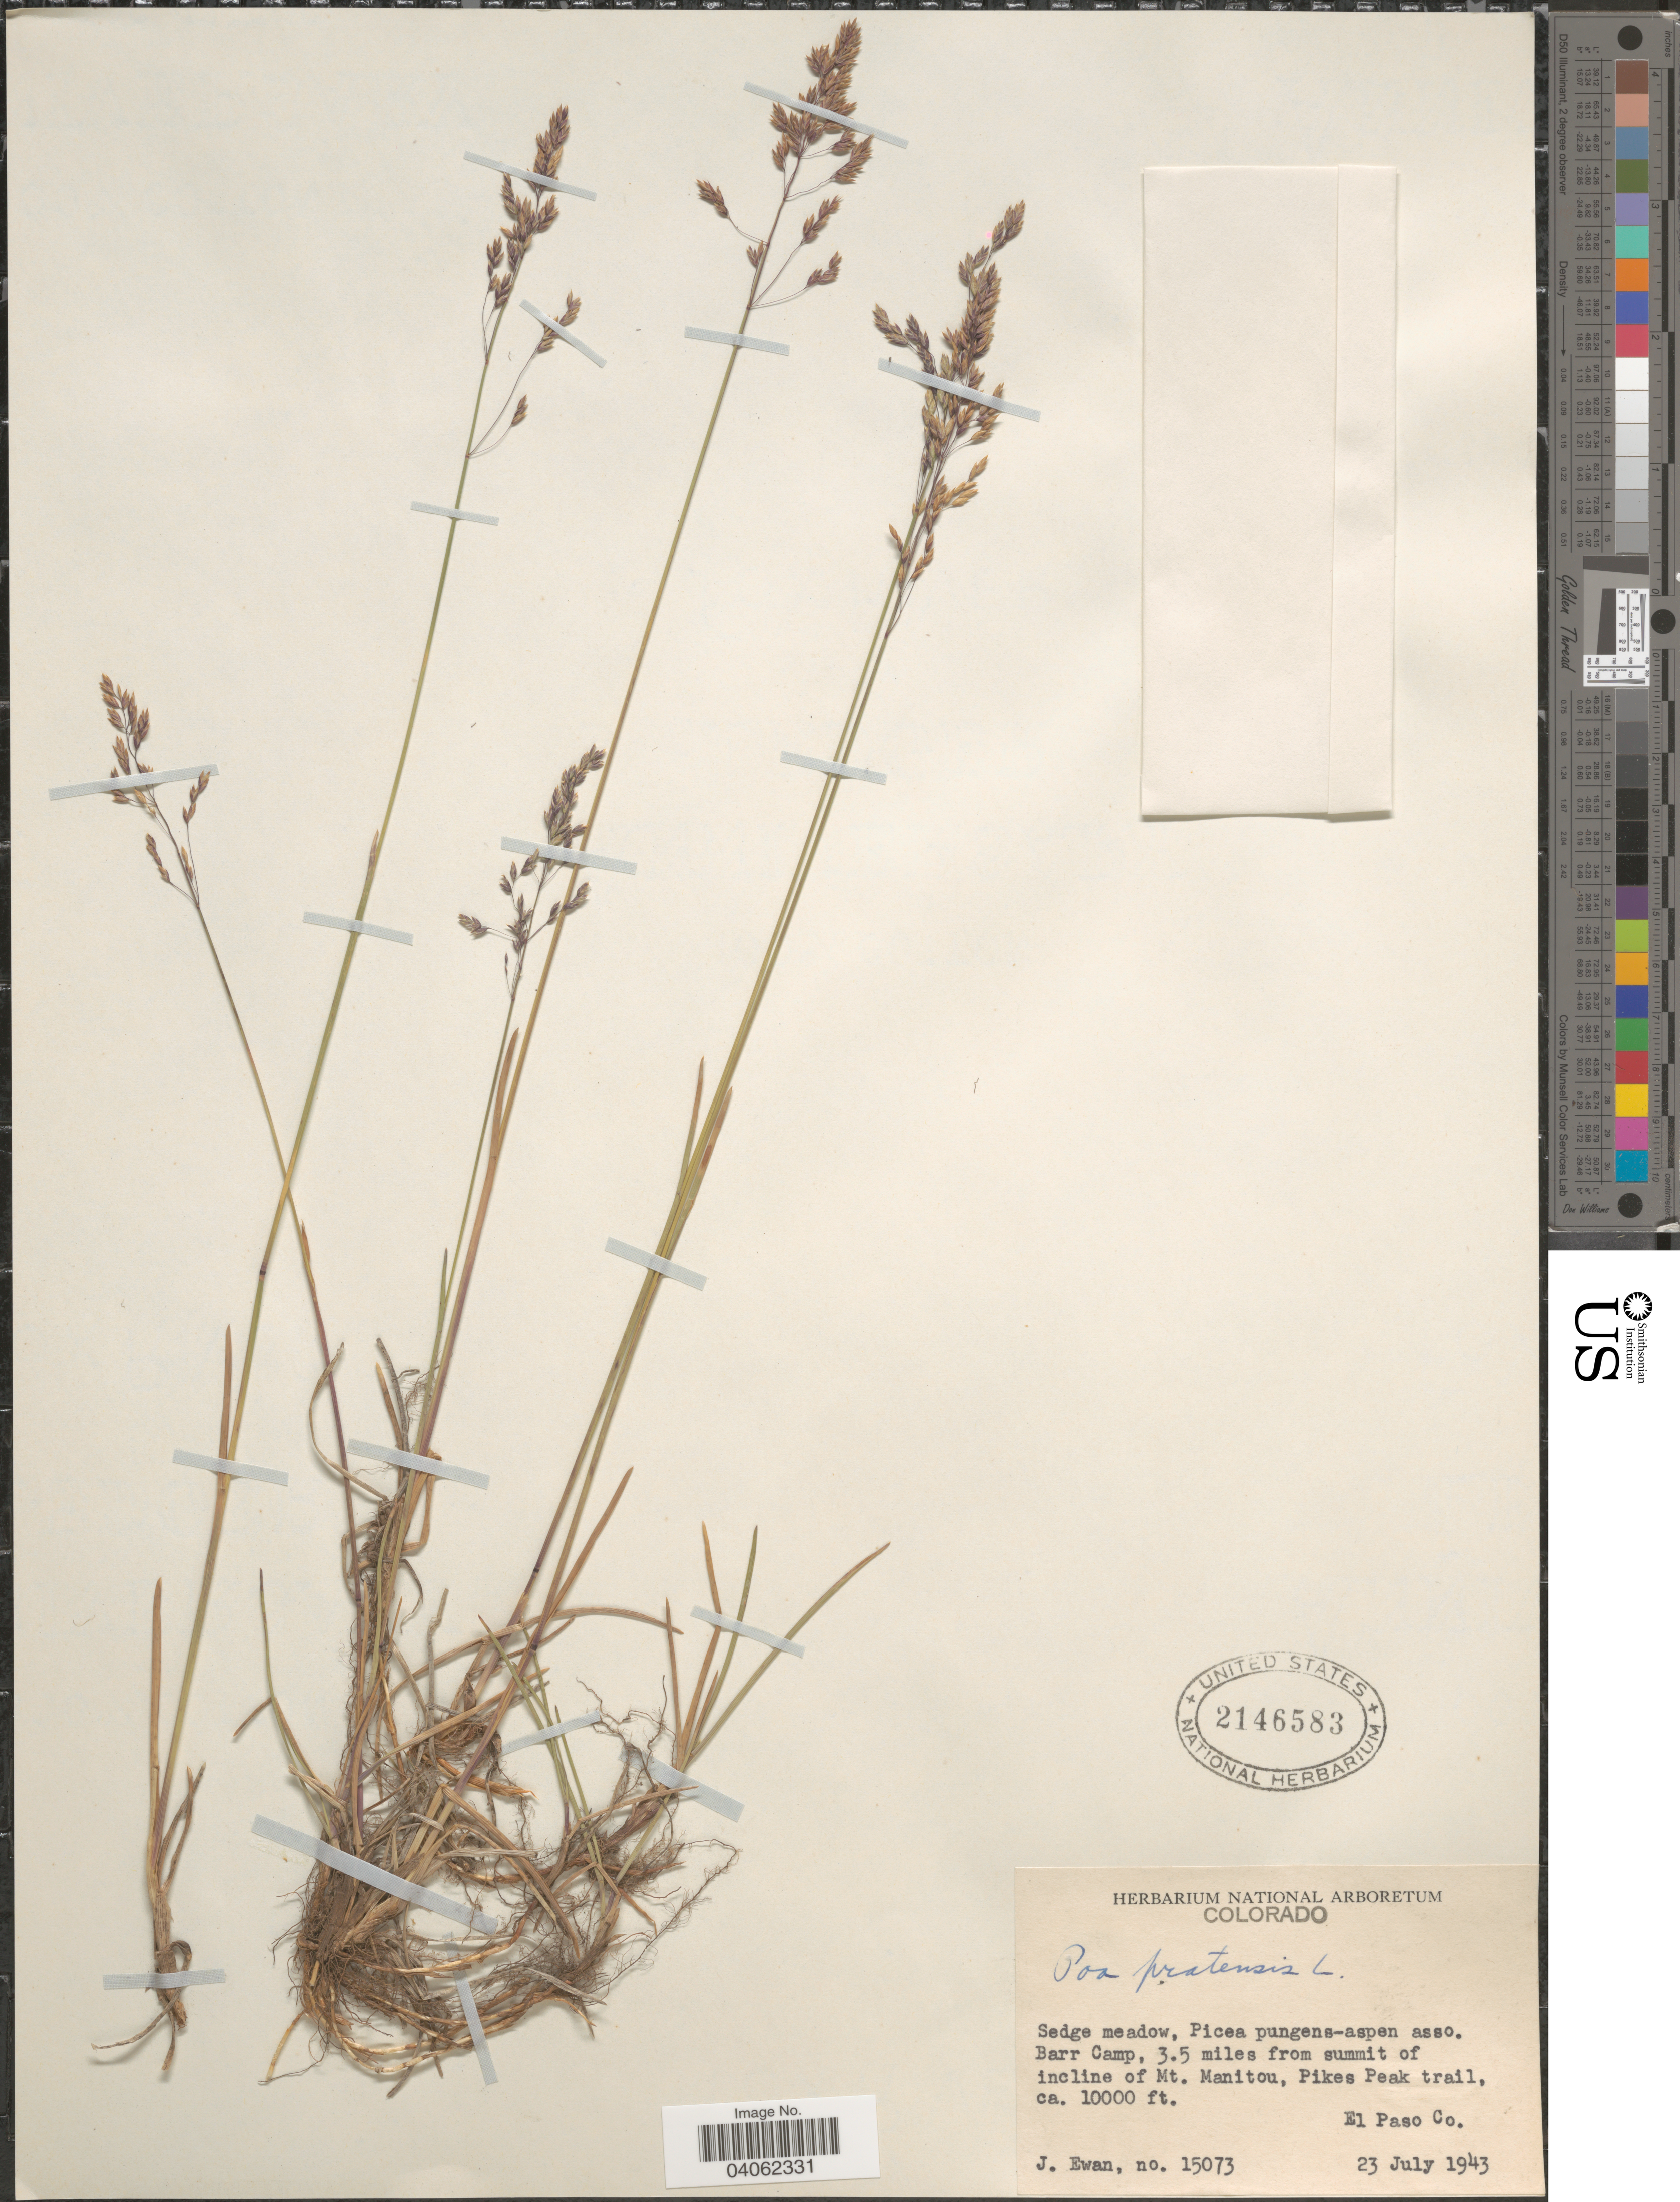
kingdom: Plantae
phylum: Tracheophyta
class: Liliopsida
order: Poales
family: Poaceae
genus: Poa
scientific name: Poa pratensis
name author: L.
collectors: J. A. Ewan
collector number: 15073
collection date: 1943-07-23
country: United States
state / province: Colorado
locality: Barr Camp, 3.5 miles from summit of incline of Mt. Manitou, Pikes Peak trail. El Paso Co.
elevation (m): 3048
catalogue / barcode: US 2146583